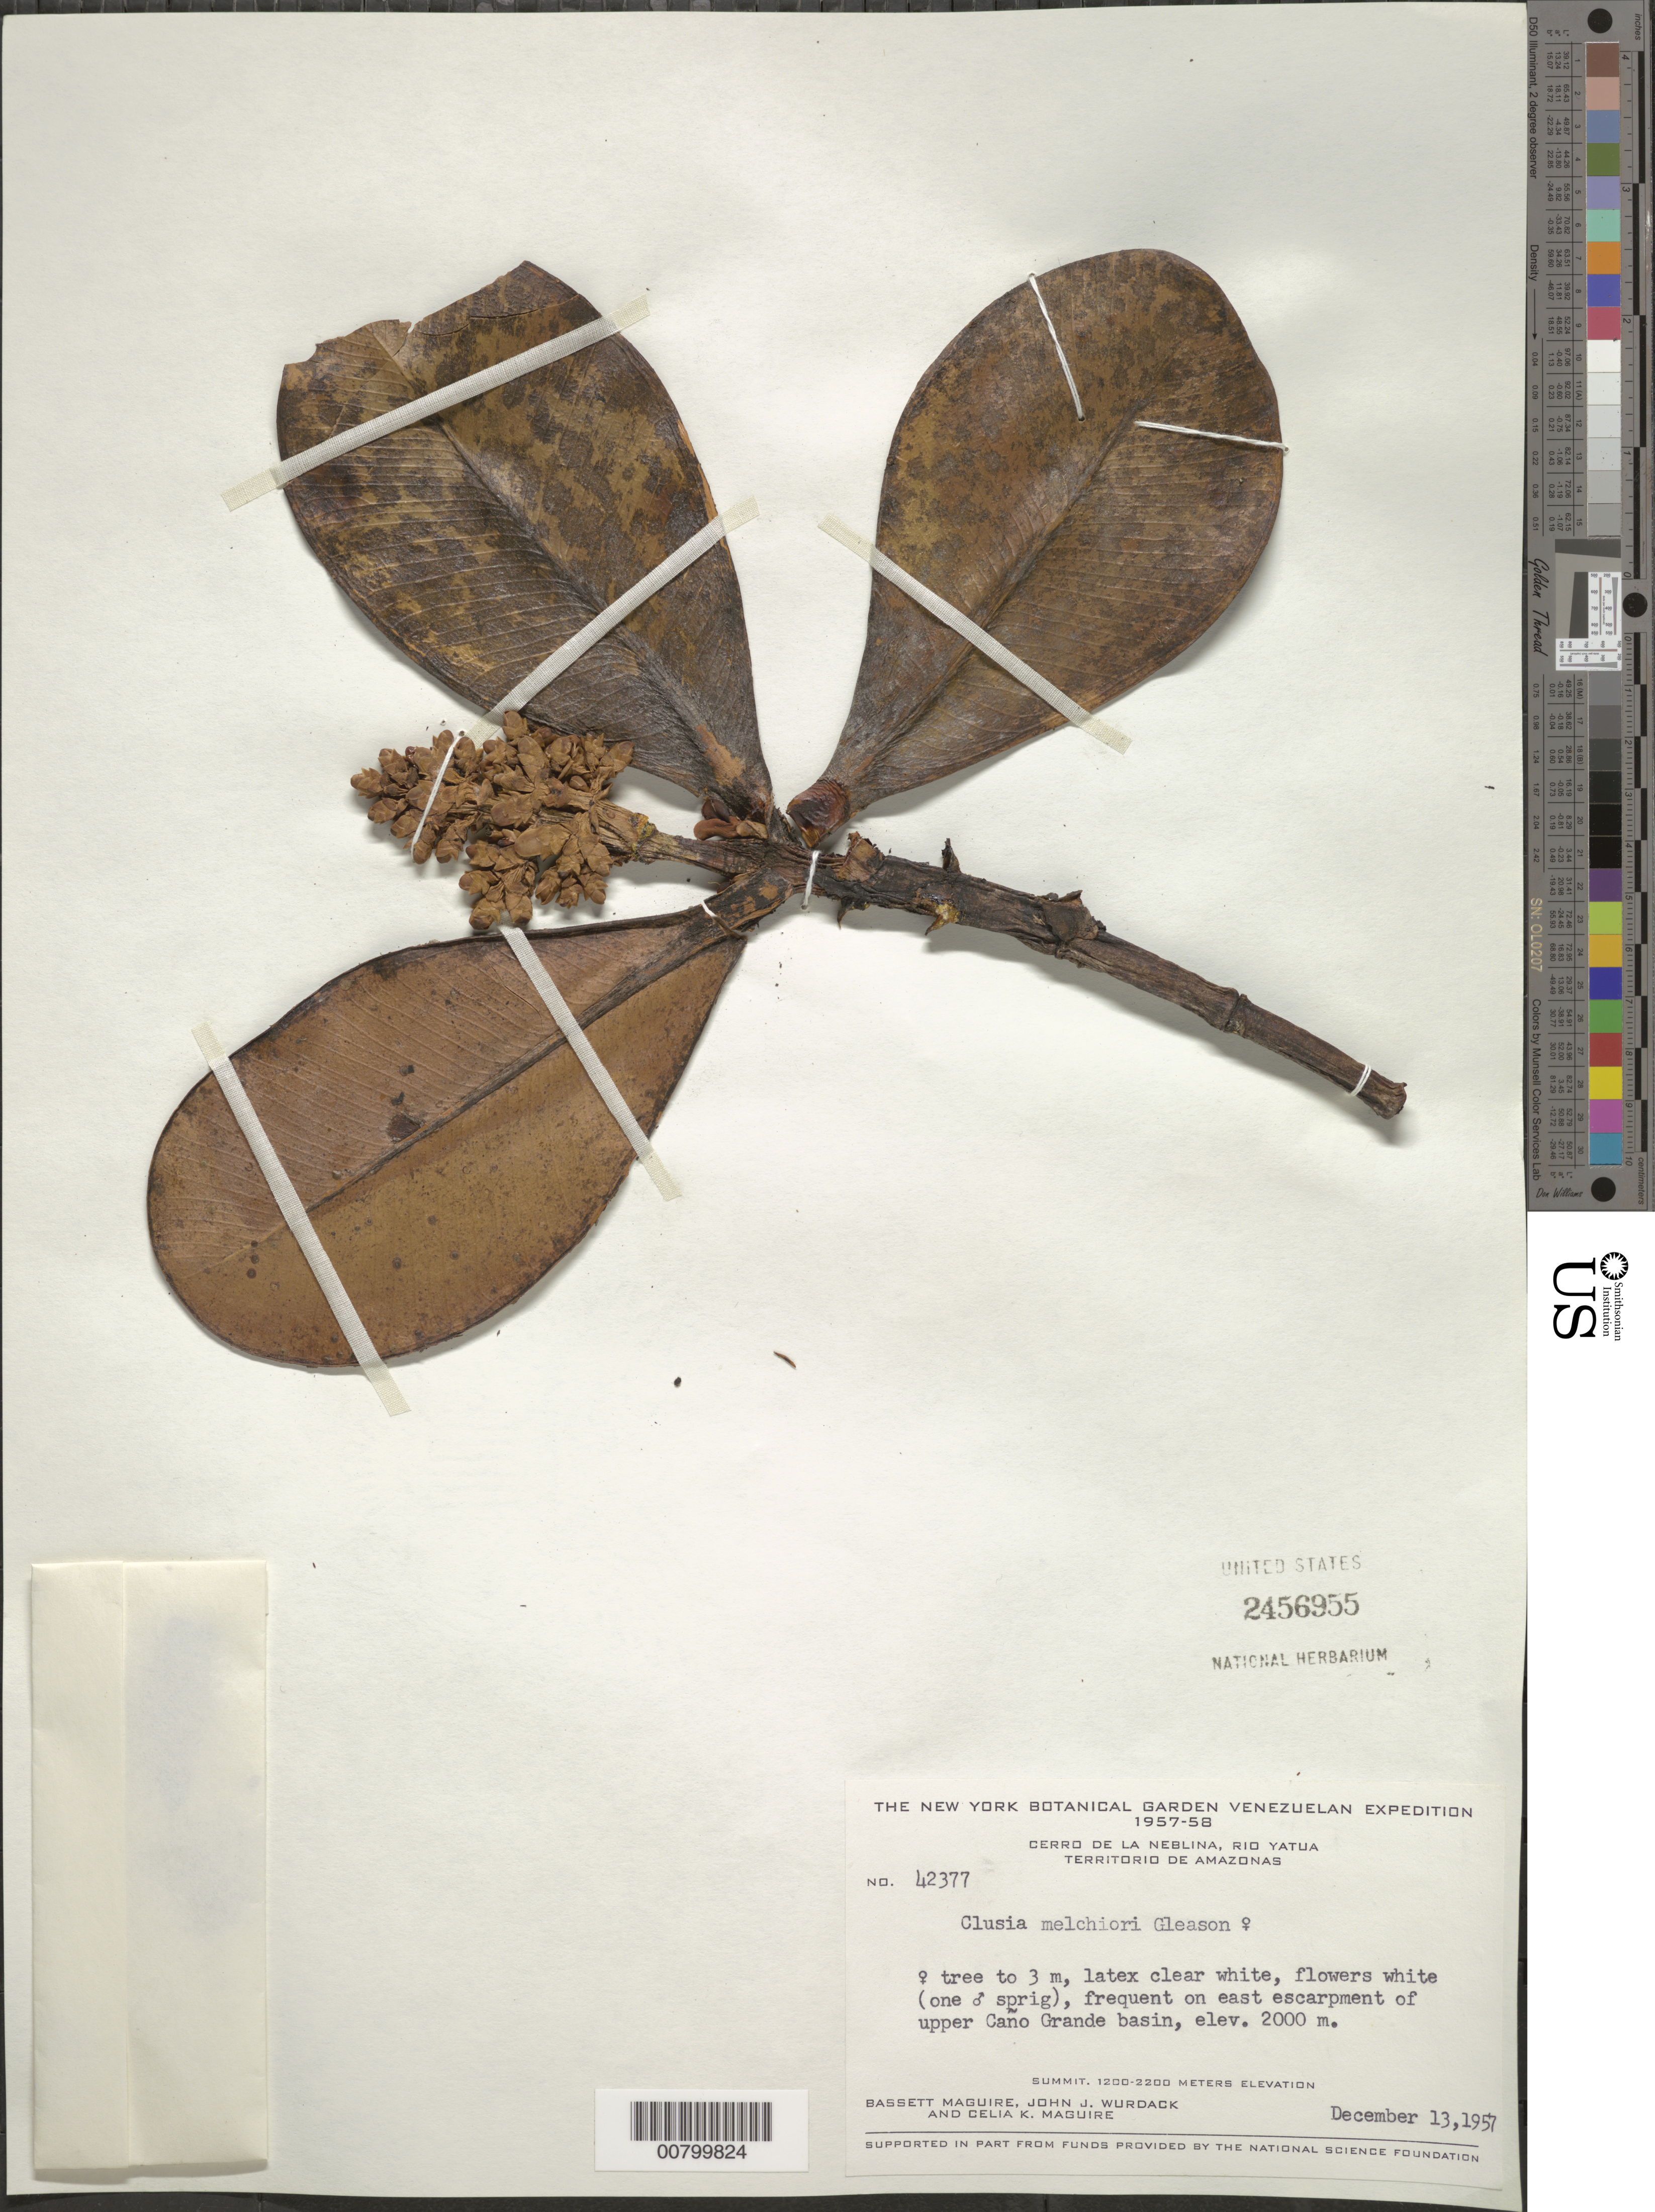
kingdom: Plantae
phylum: Tracheophyta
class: Magnoliopsida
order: Malpighiales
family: Clusiaceae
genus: Clusia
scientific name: Clusia melchiori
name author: Gleason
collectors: B. Maguire, J. J. Wurdack & C. K. Maguire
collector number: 42377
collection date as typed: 13-Dec-57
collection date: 1957-12-13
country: Venezuela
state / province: Amazonas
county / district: Río Negro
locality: Cerro de la Neblina, Río Yatua, Caño Grande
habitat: East escarpment of upper Caño Grande basin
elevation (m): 2000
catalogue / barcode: US 2456955